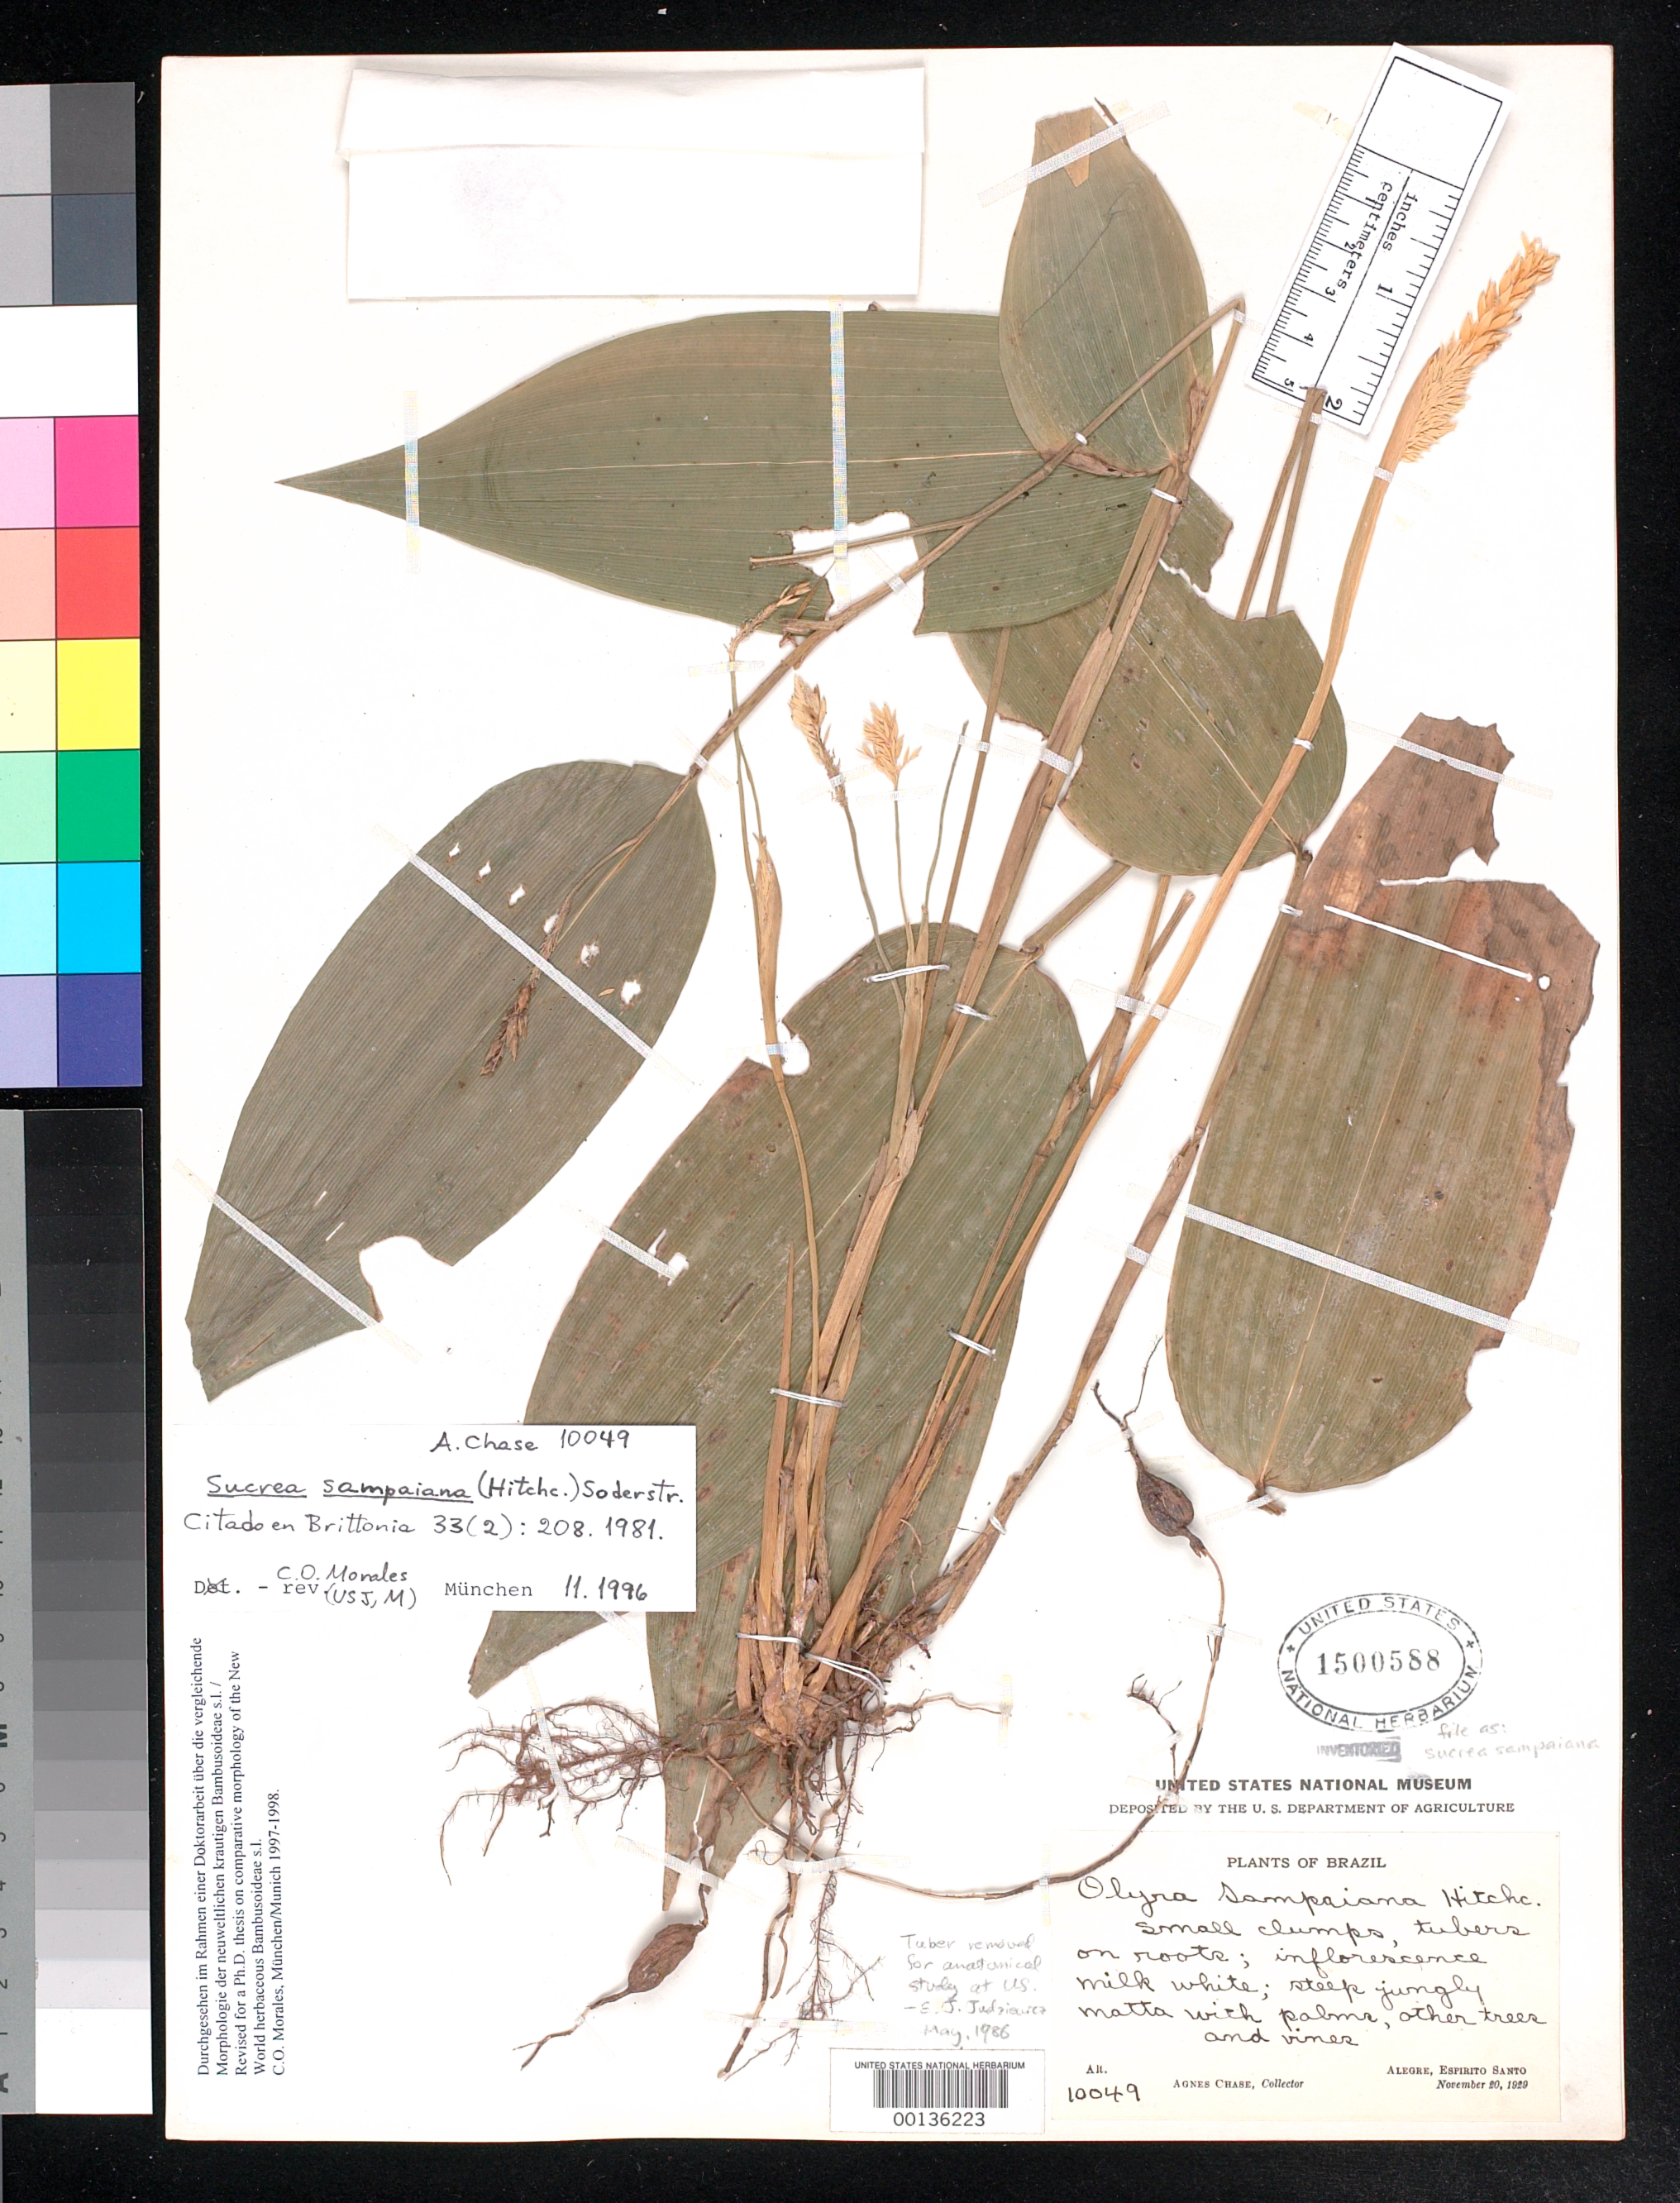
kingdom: Plantae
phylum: Tracheophyta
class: Liliopsida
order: Poales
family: Poaceae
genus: Sucrea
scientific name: Sucrea sampaiana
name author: (Hitchc.) Soderstr.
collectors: A. Chase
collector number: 10049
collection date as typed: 20 Nov 1929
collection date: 1929-11-20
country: Brazil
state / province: Espírito Santo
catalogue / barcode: US 1500588